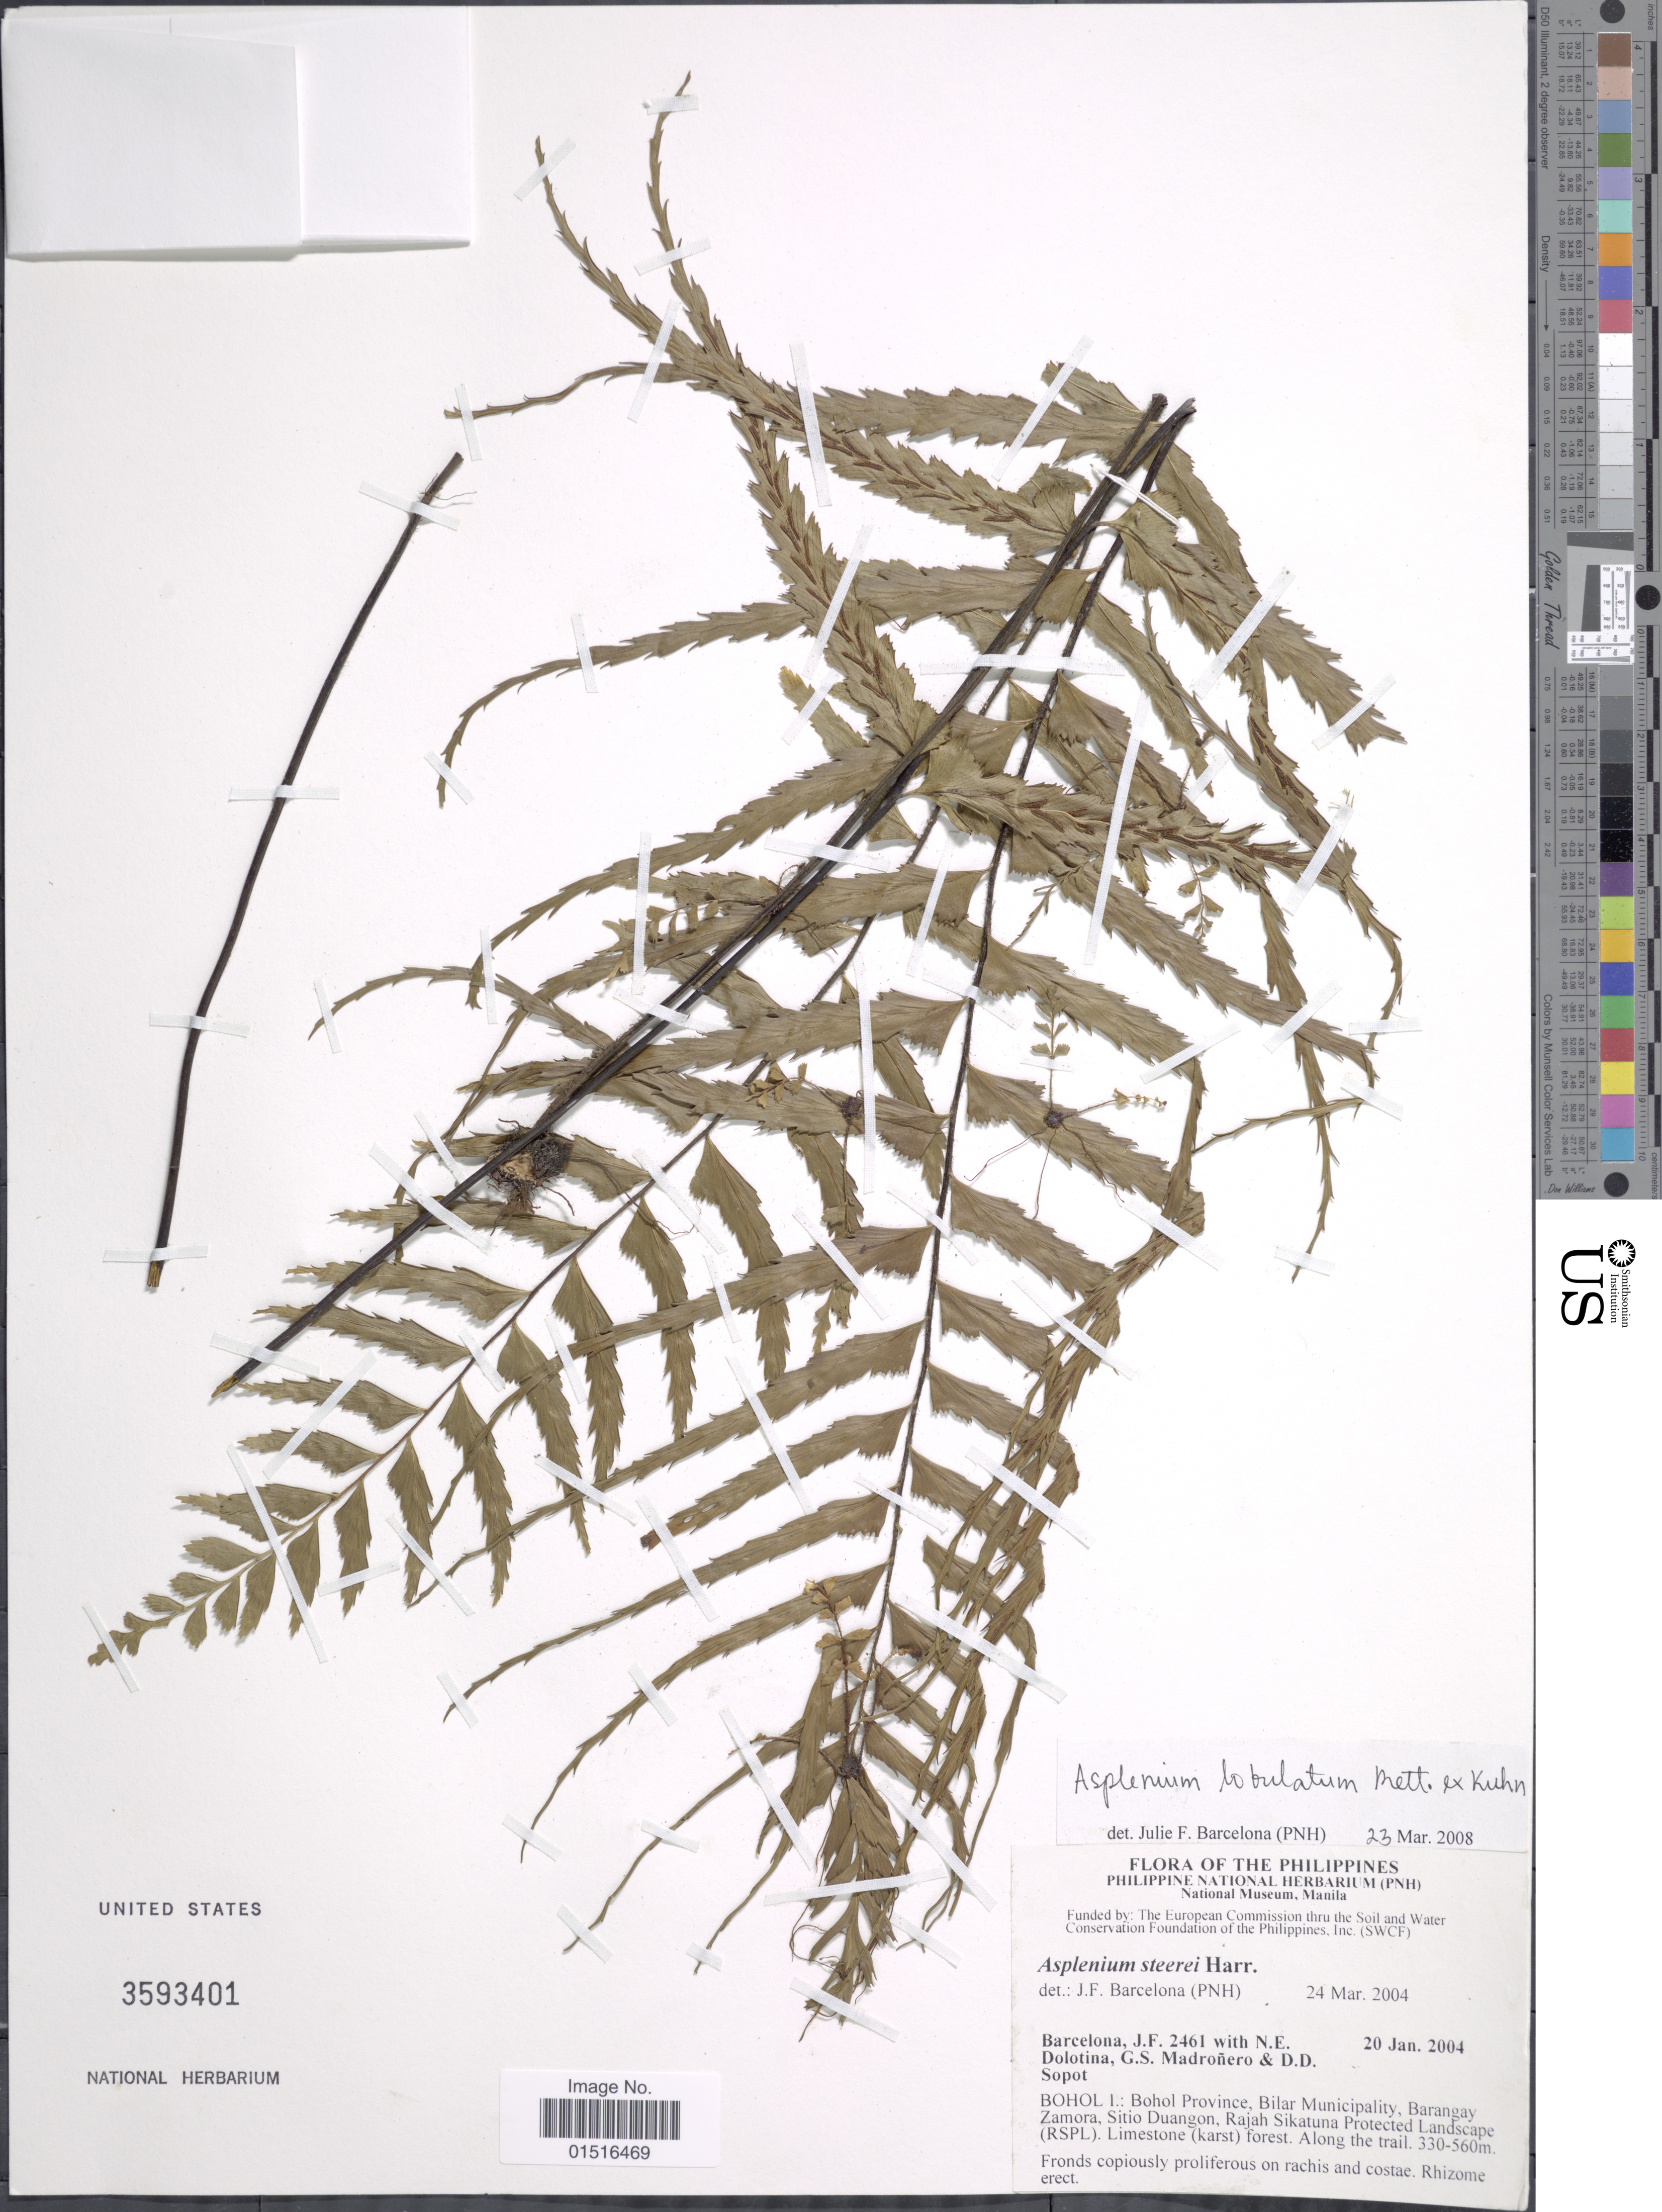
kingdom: Plantae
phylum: Tracheophyta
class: Polypodiopsida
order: Polypodiales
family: Aspleniaceae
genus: Asplenium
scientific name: Asplenium lobulatum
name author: Mett.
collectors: J. F. Barcelona, N. Dolotina, G. Madroñero & D. Sopot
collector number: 2461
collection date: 2004-01-20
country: Philippines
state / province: Central Visayas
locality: Bohol I.: Bohol Province, Bilar Municipality, Barangay Zamora, Sitio Duangon, Rajah Sikatuna Protected Landscape (RSPL), Limestone (karst) forest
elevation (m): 330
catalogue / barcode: US 3593401